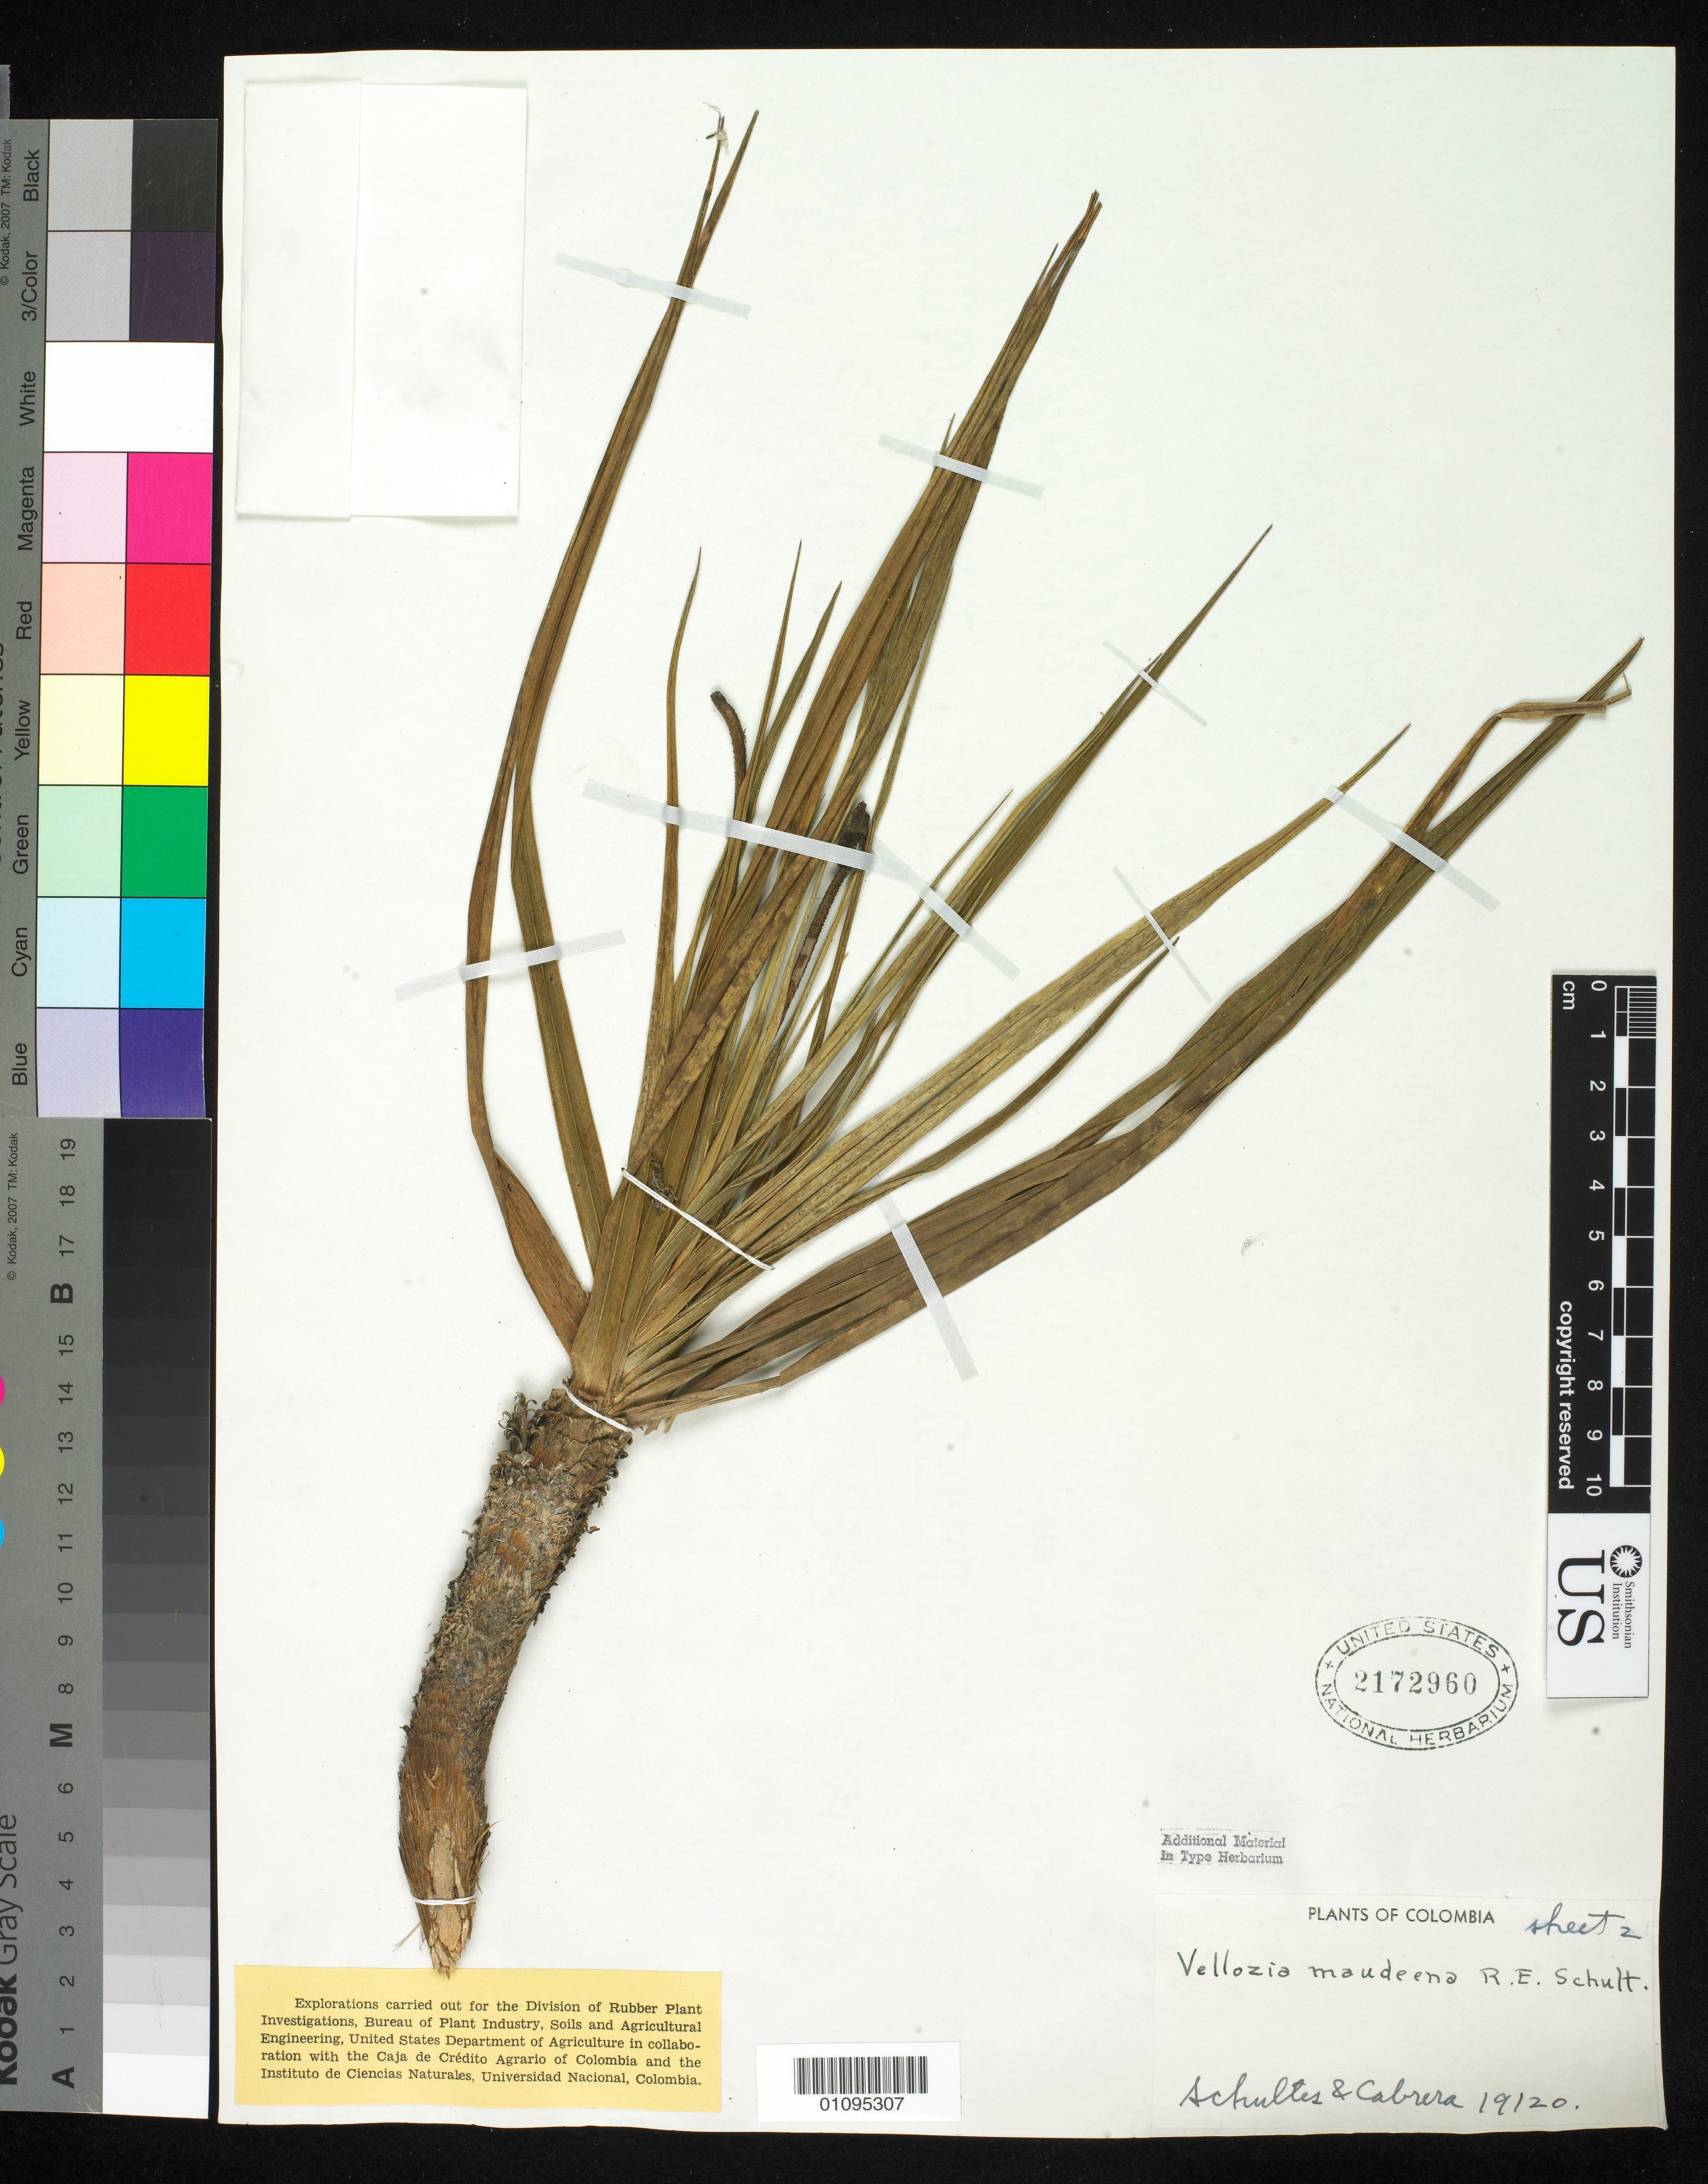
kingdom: Plantae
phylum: Tracheophyta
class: Liliopsida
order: Pandanales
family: Velloziaceae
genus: Vellozia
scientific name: Vellozia maudeana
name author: R.E. Schult.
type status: Isotype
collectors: R. E. Schultes & I. Cabrera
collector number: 19120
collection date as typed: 15 Apr 1953 to 16 Apr 1953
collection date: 1953-04-15/1953-04-16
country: Colombia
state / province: Vaupés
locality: Rio Karuru, tributary of Rio Vaupes, Mesa de Yambi, savanna Goo-Ran-Hoo-Da.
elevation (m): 290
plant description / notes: Collections Events data from SN 2172959 (Sheet 1).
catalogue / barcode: US 2172960